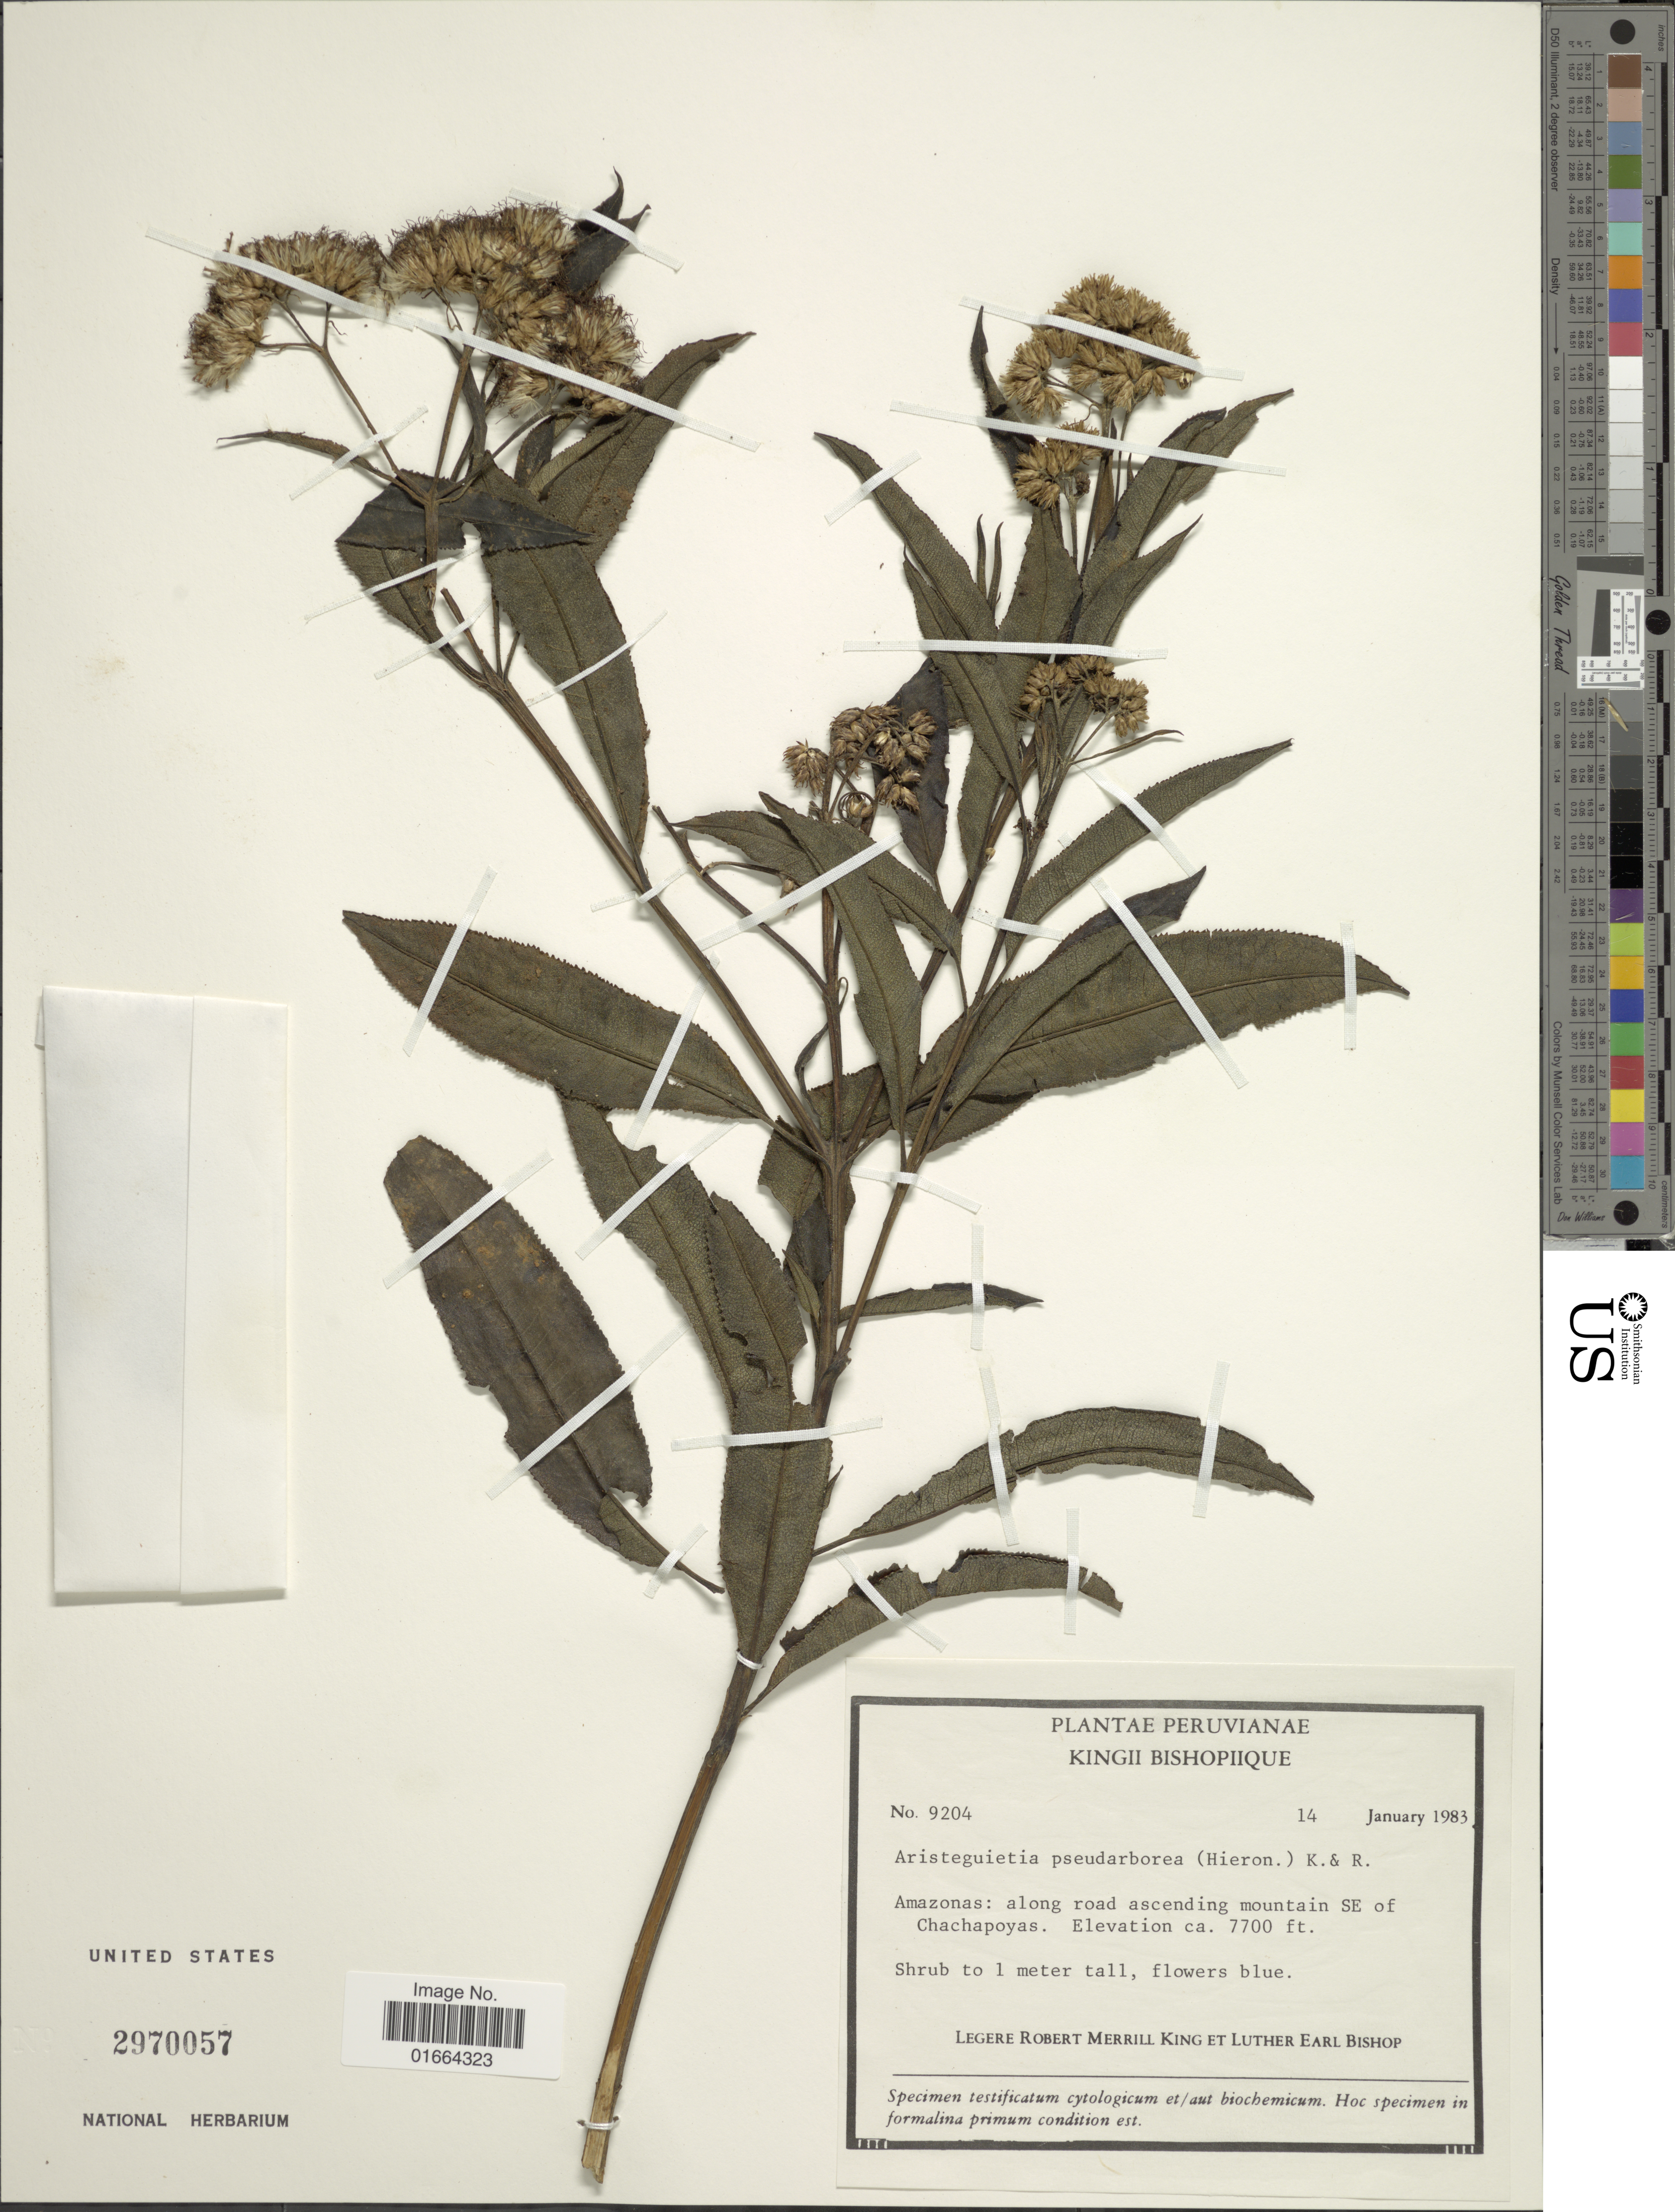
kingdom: Plantae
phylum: Tracheophyta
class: Magnoliopsida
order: Asterales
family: Asteraceae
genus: Aristeguietia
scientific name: Aristeguietia pseudarborea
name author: (Hieron.) R.M. King & H. Rob.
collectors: R. M. King & L. E. Bishop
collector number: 9204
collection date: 1983-01-14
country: Peru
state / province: Amazonas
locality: Along road ascending mountain SE of Chachapoyas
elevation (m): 2347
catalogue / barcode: US 2970057